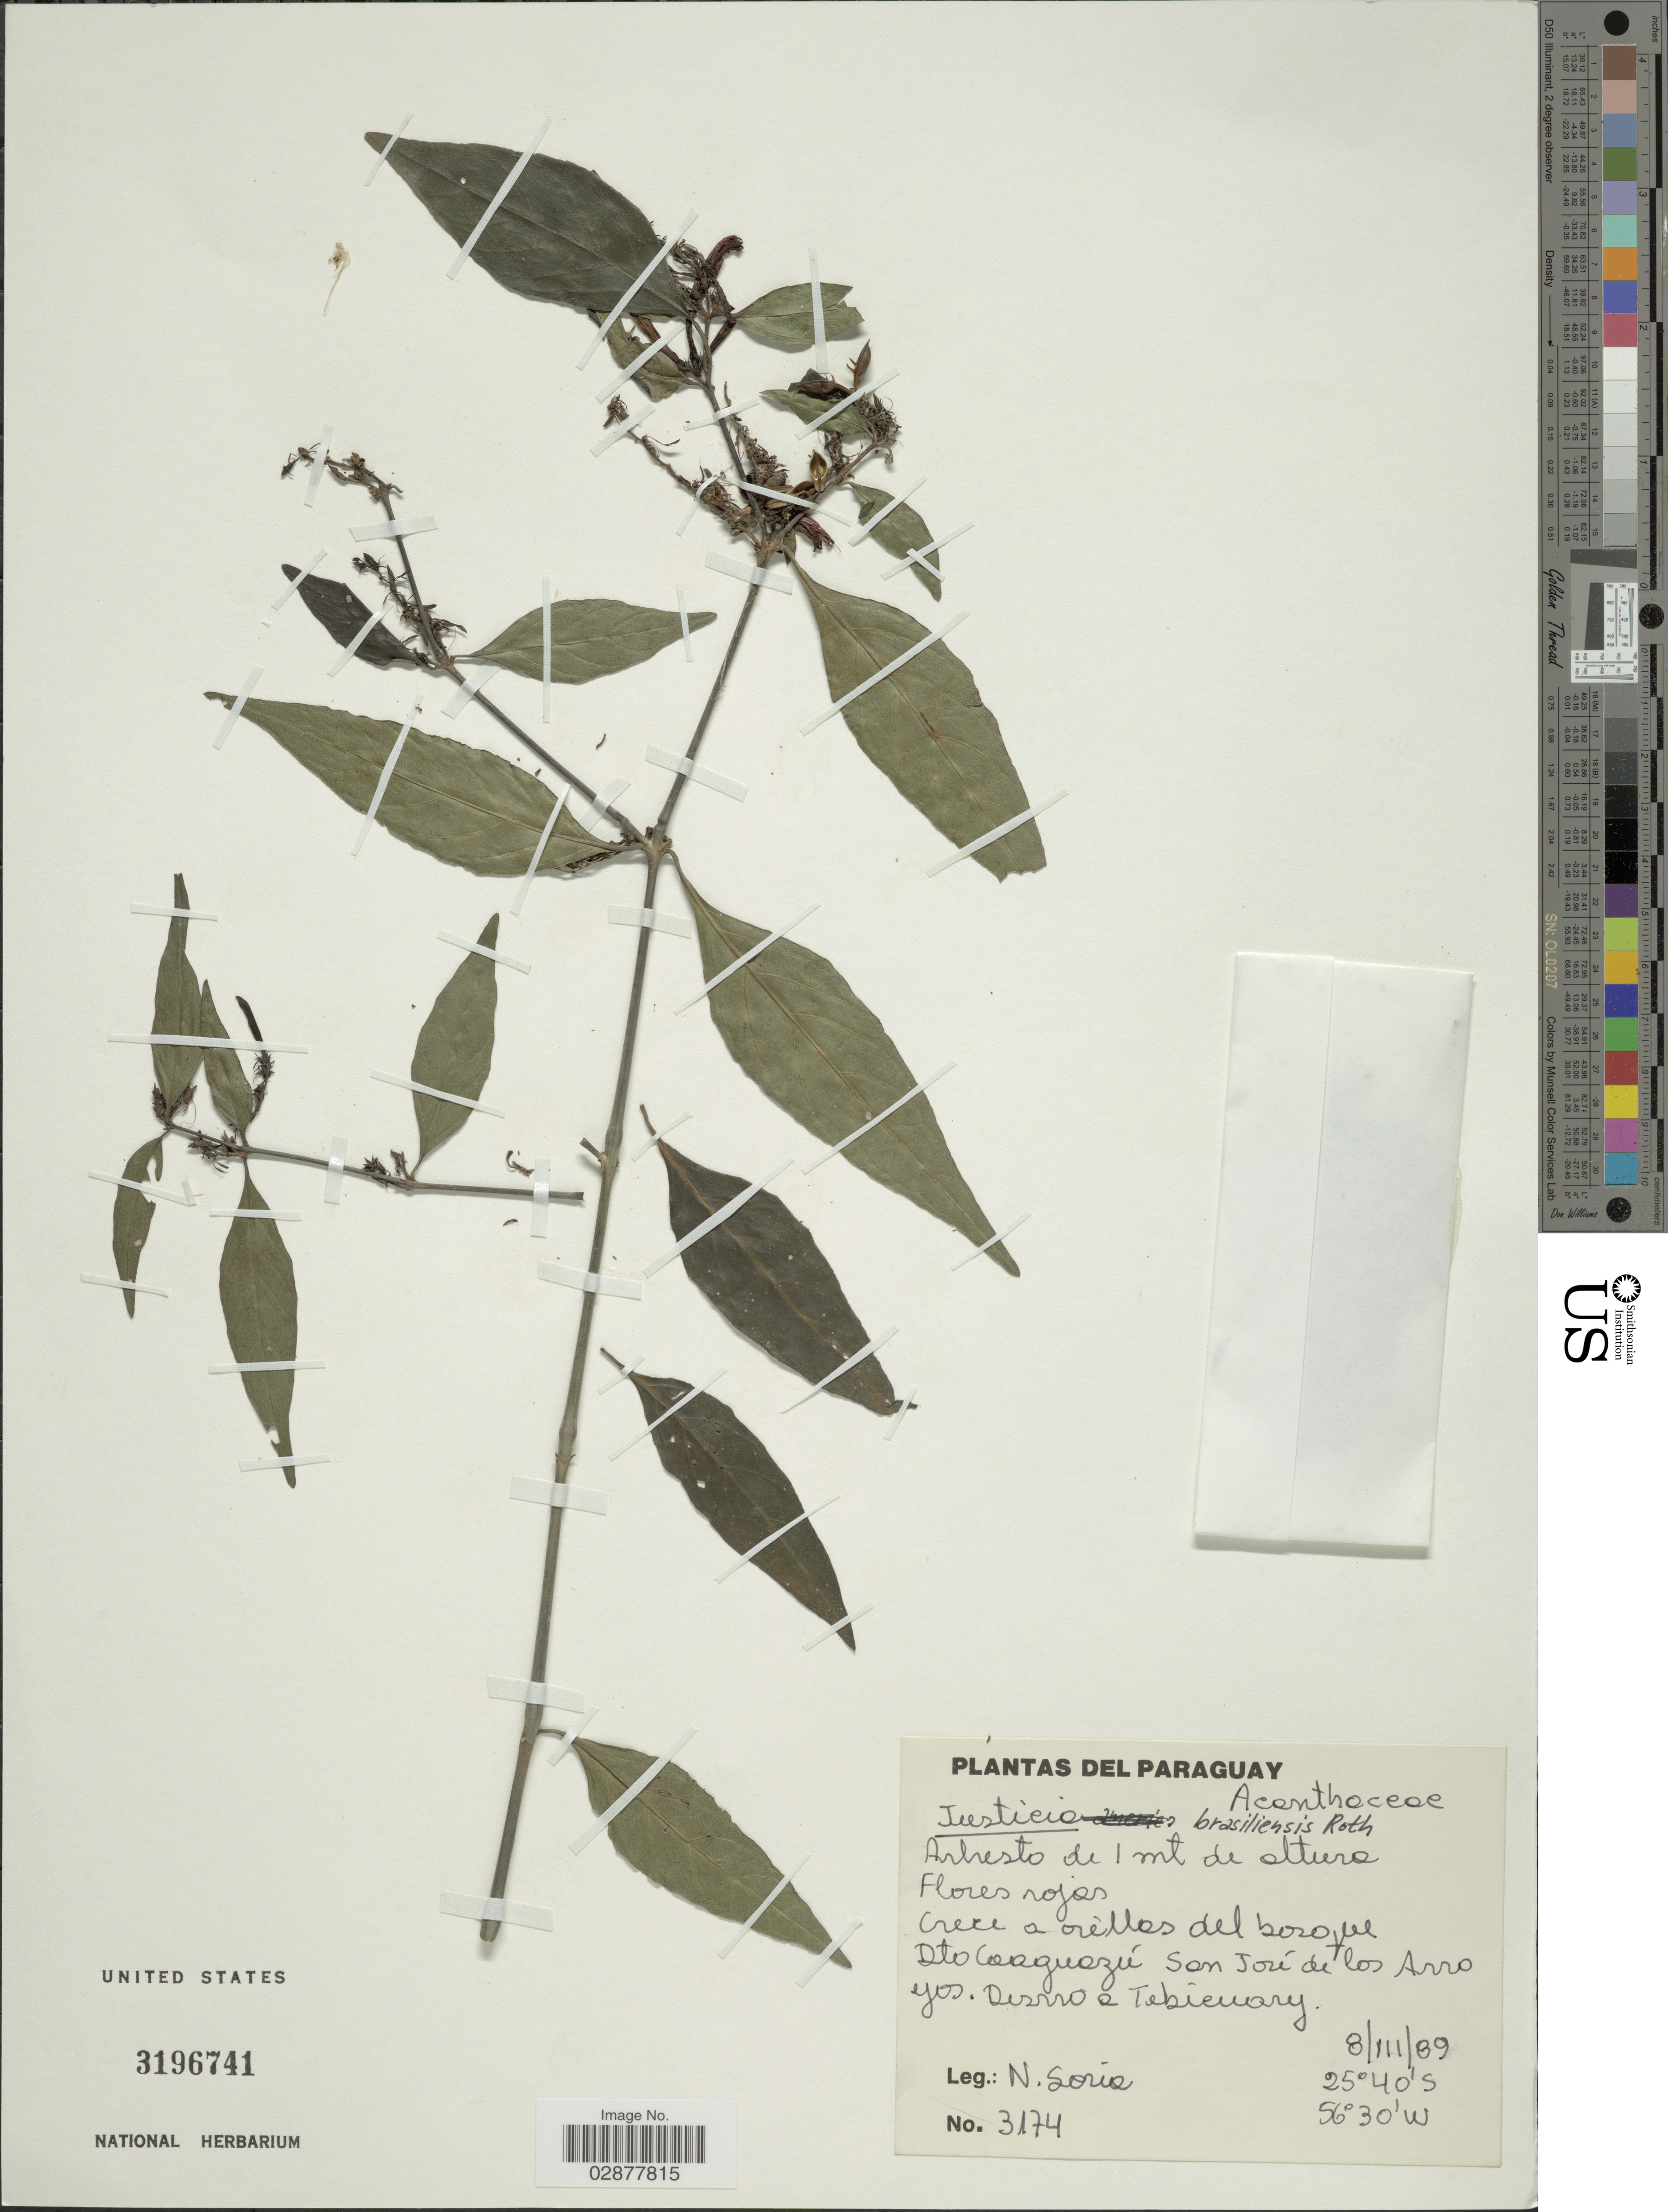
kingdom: Plantae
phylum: Tracheophyta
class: Magnoliopsida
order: Lamiales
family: Acanthaceae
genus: Justicia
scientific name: Justicia brasiliana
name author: Roth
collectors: N. Soria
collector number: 3174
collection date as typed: Transcribed d/m/y: 8/3/89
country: Paraguay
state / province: Caaguazu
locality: Dto Caaguazú, San José de los Arroyos. Desvio a Tebicuary.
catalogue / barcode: US 3196741